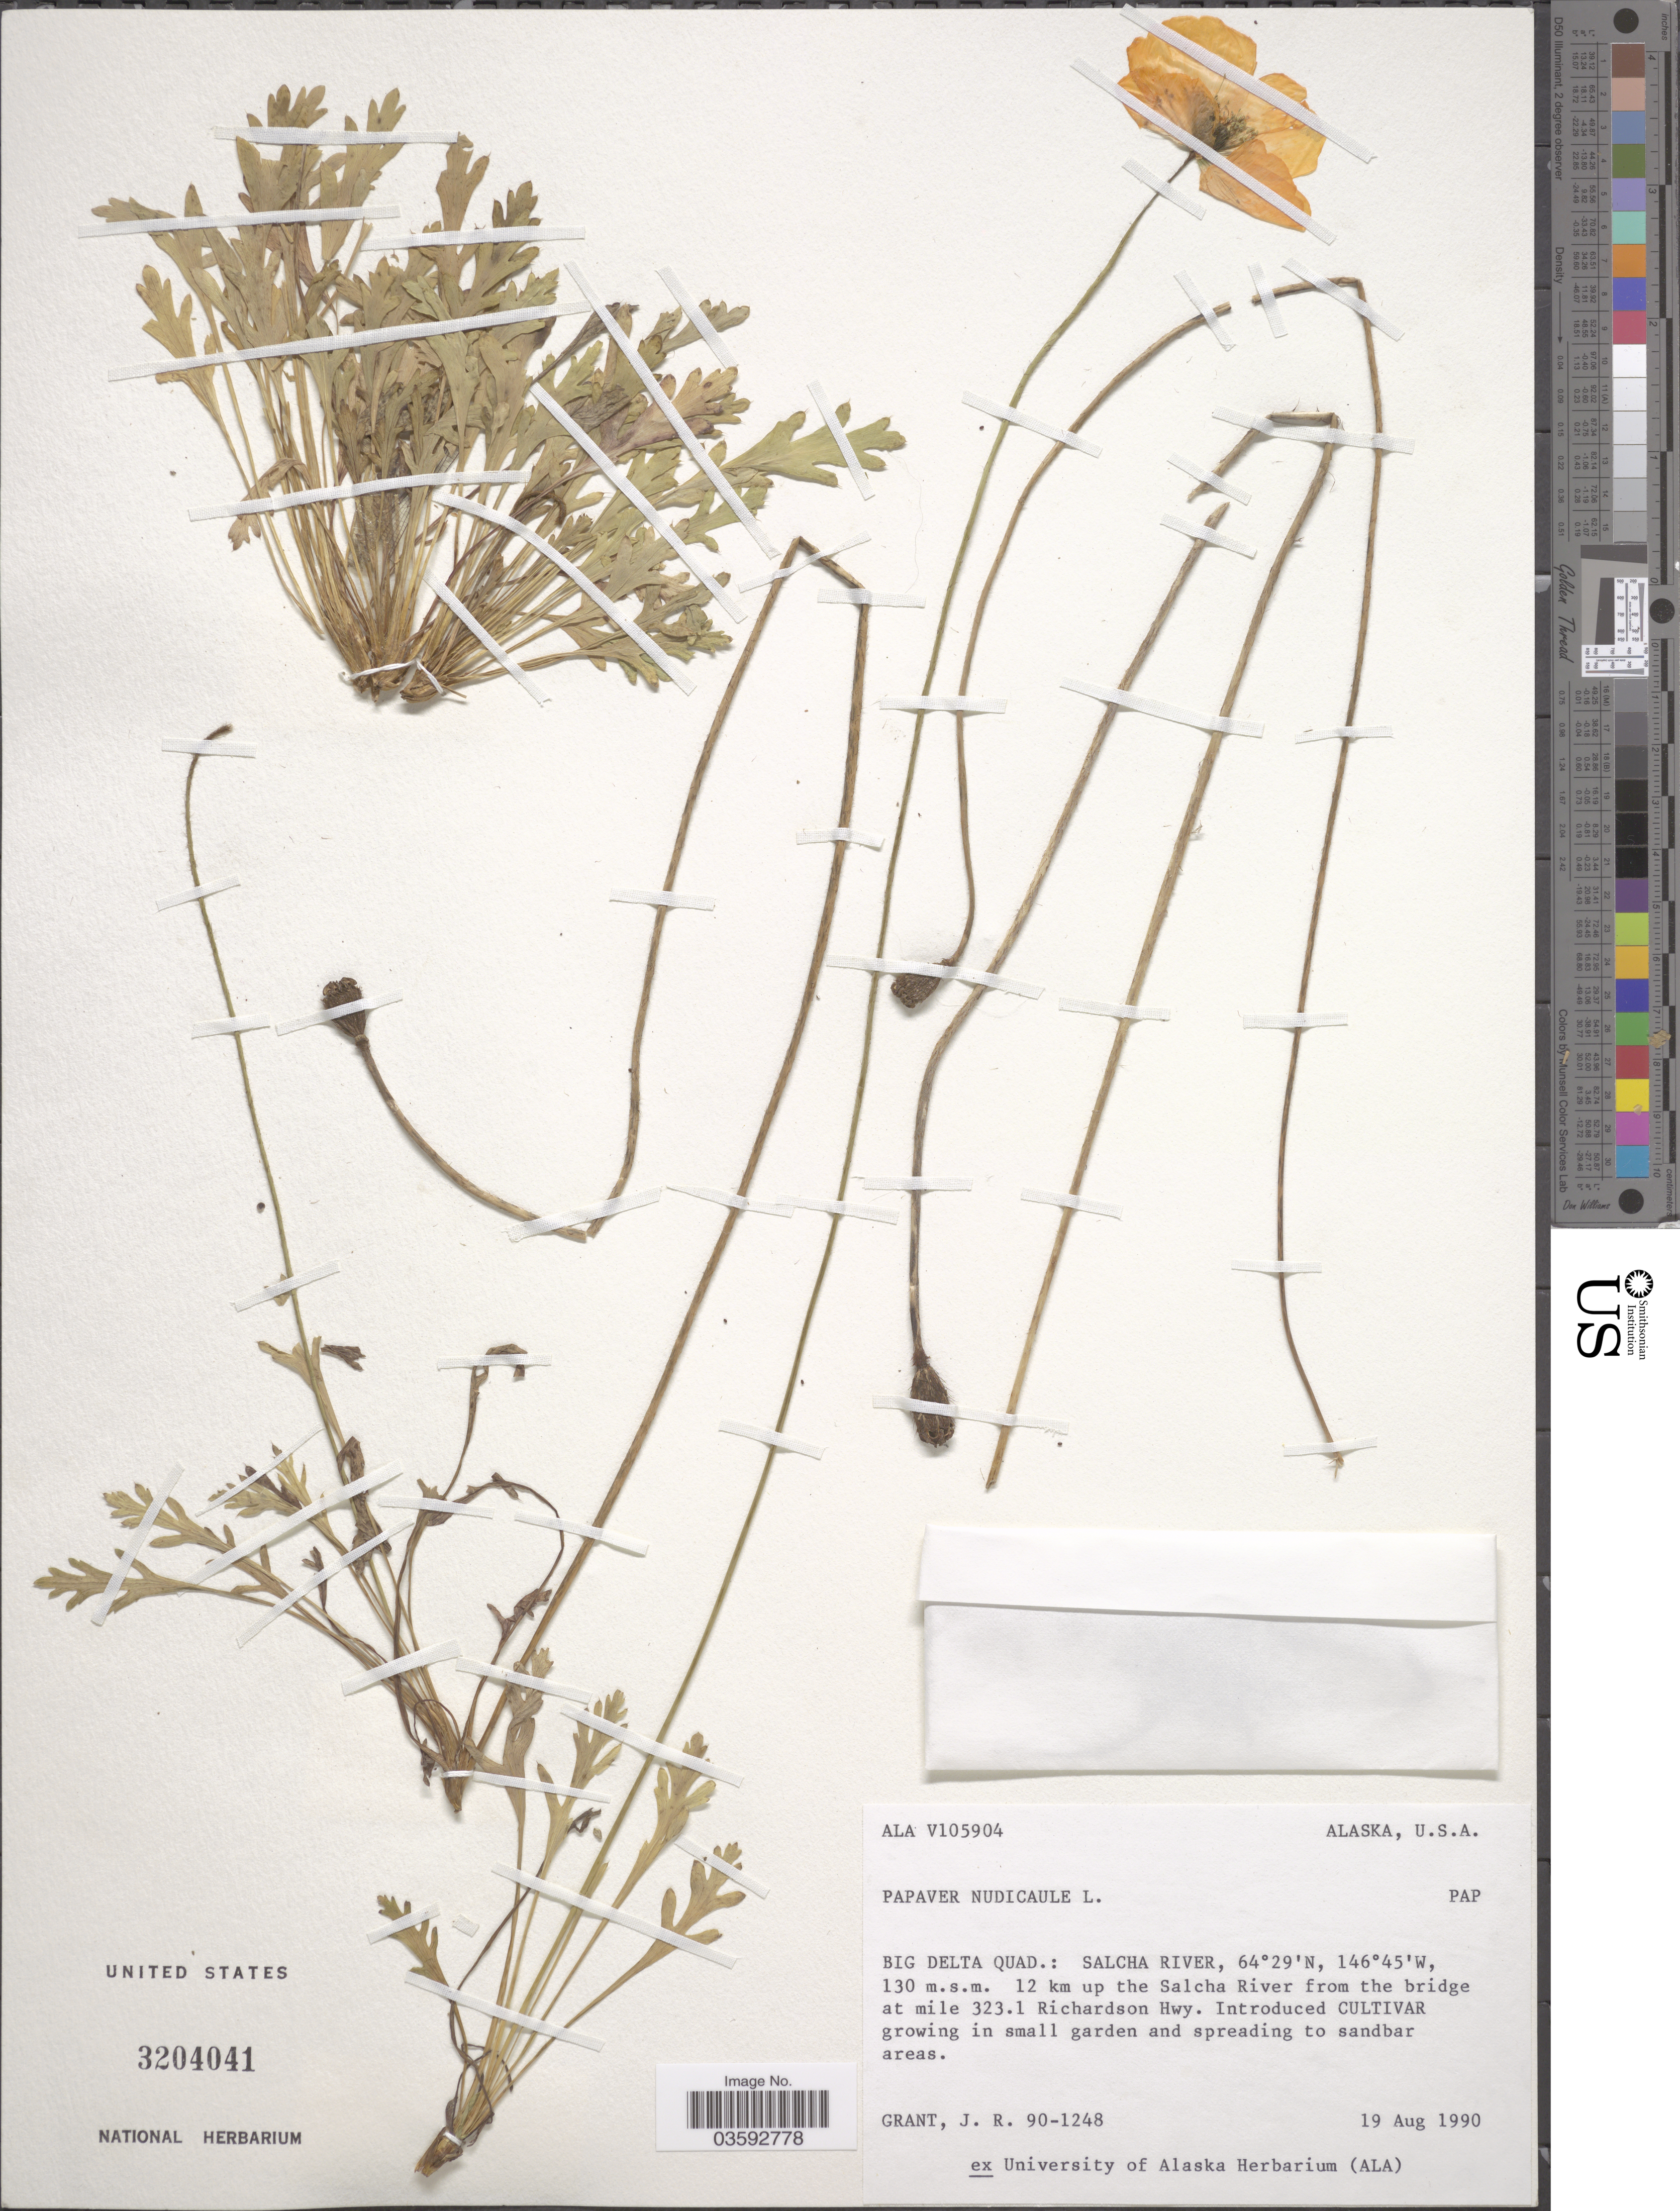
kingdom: Plantae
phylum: Tracheophyta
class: Magnoliopsida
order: Ranunculales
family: Papaveraceae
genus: Papaver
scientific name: Papaver nudicaule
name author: L.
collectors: J. Grant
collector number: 90-1248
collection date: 1990-08-19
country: United States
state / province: Alaska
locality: Big Delta Quad: Salcha River. 12 km up the Salcha River from the bridge at mile 323.1 Richardson Hwy.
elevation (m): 130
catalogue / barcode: US 3204041